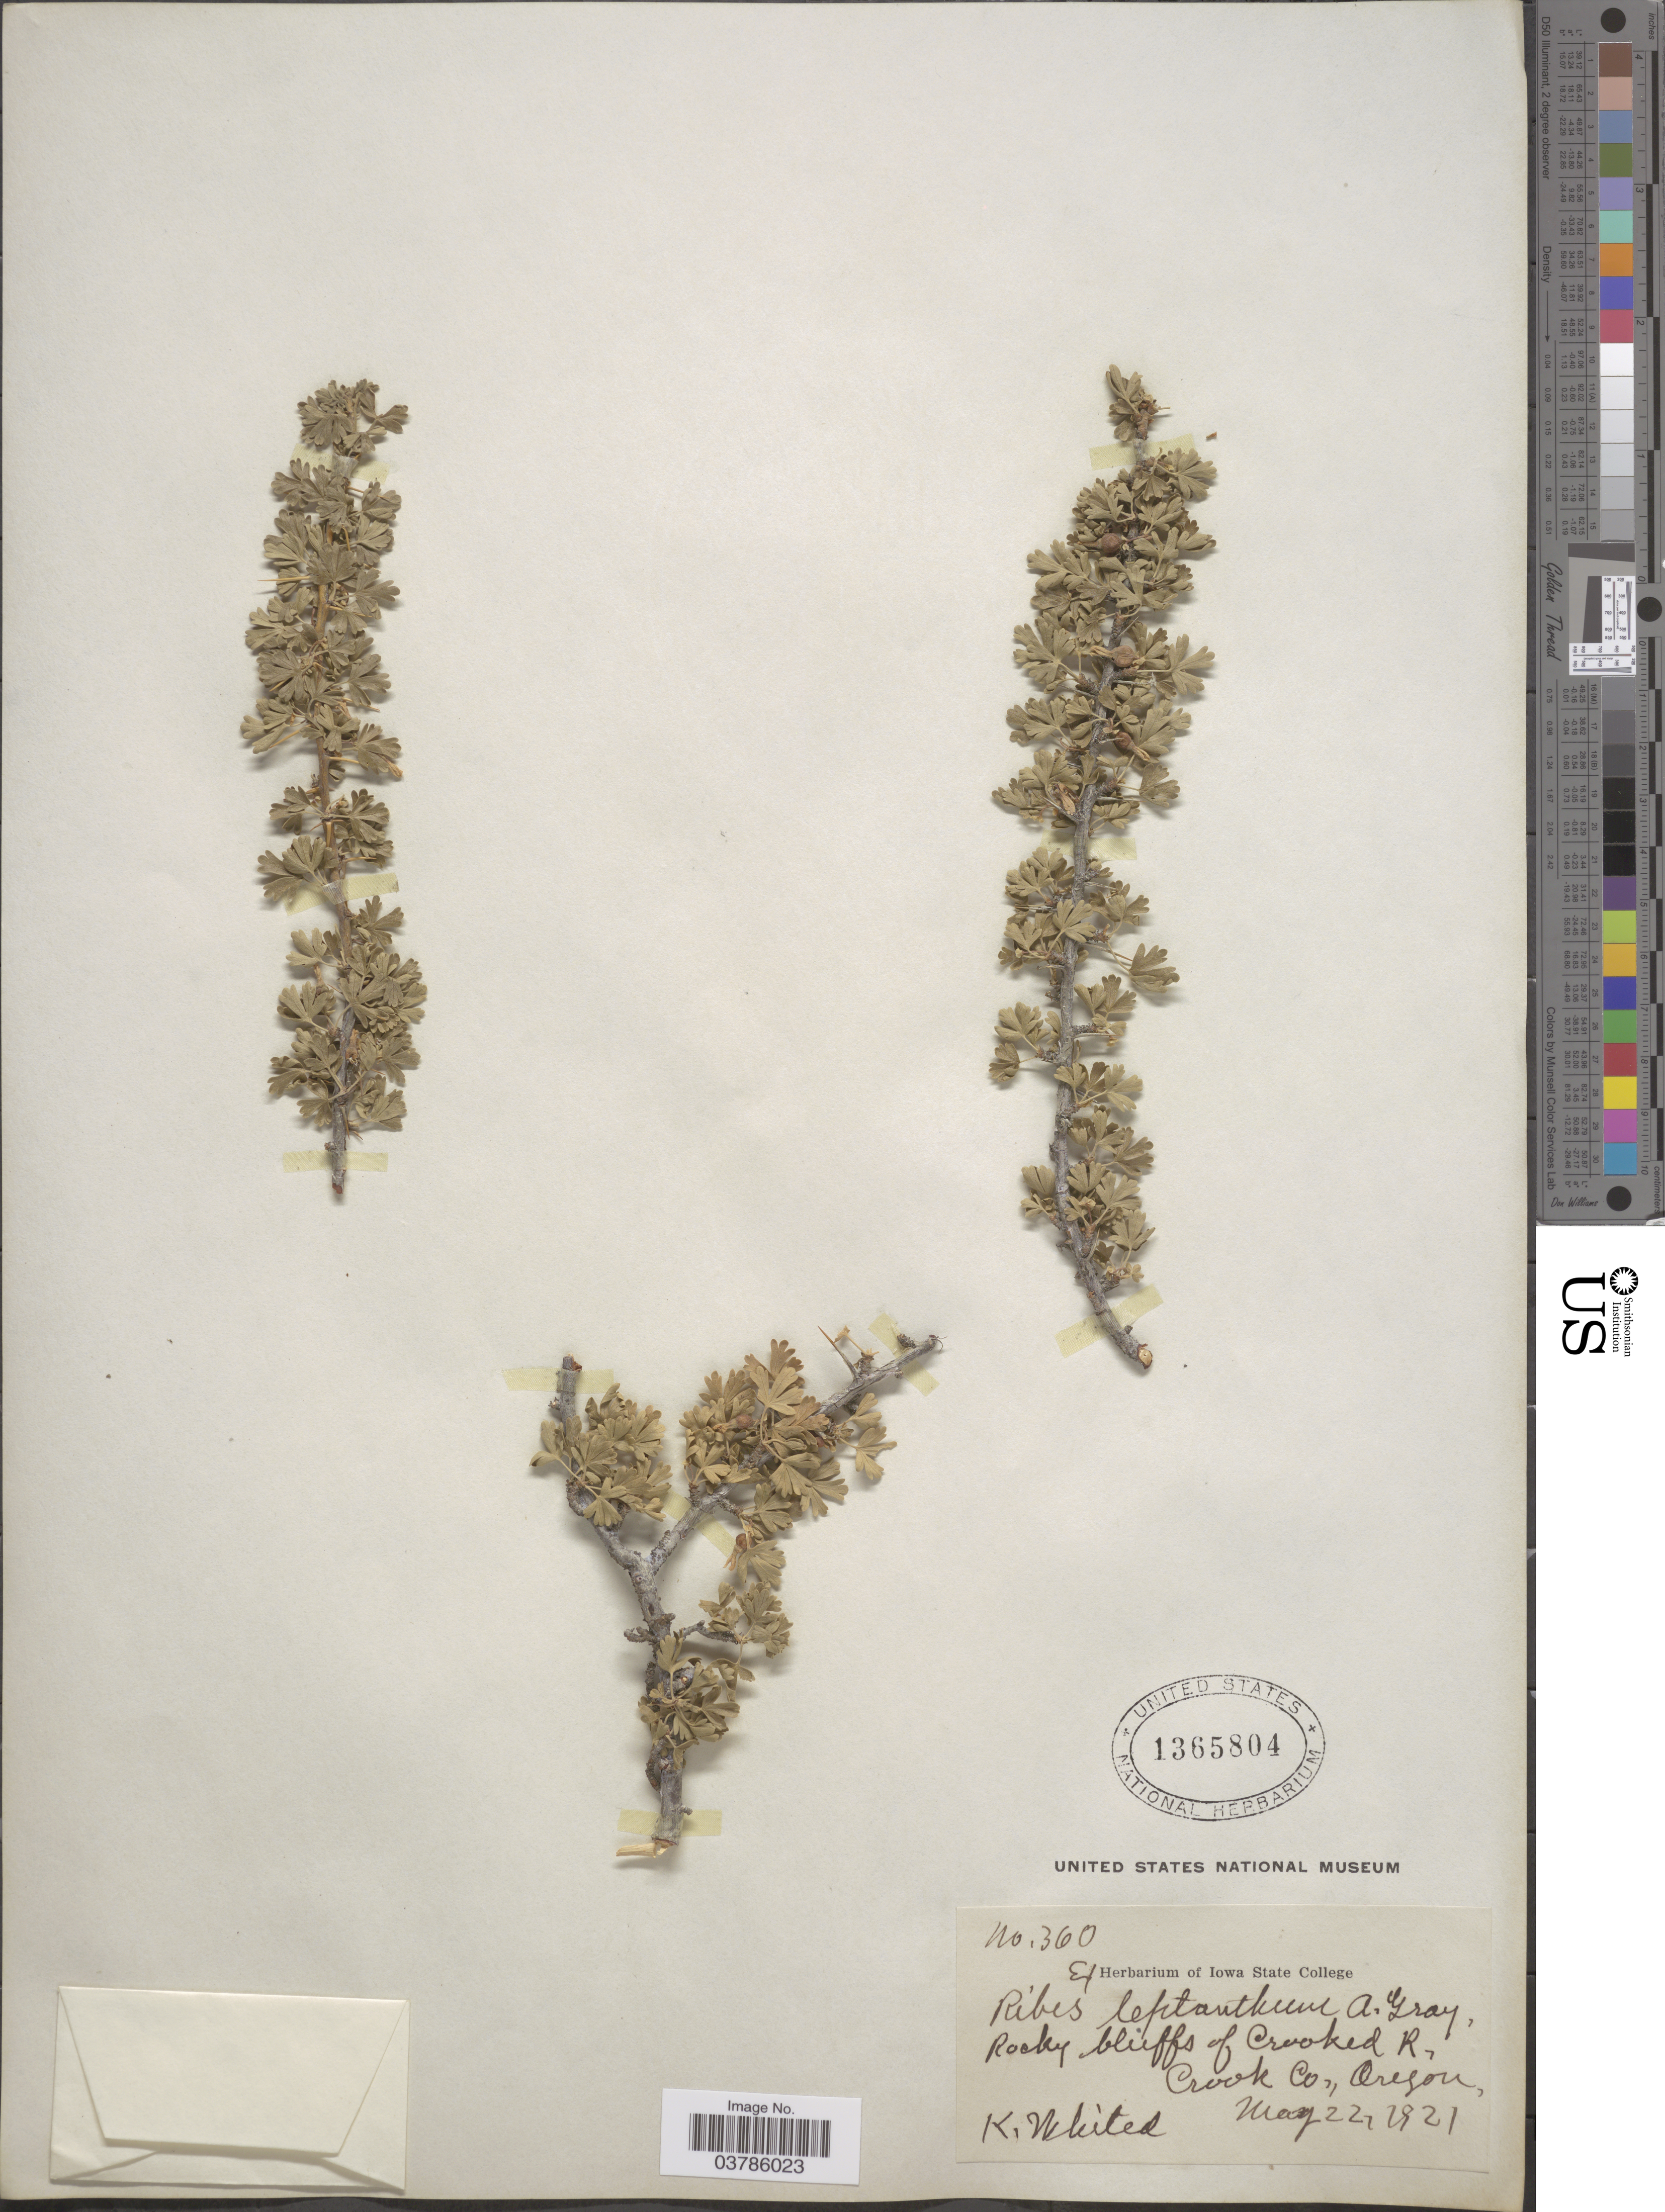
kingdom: Plantae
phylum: Tracheophyta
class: Magnoliopsida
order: Saxifragales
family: Grossulariaceae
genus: Ribes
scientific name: Ribes leptanthum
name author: A. Gray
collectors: K. Whited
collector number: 360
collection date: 1921-05-22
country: United States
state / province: Oregon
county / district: Crook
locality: Rocky bluffs of Crooked R, Crook Co.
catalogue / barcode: US 1365804